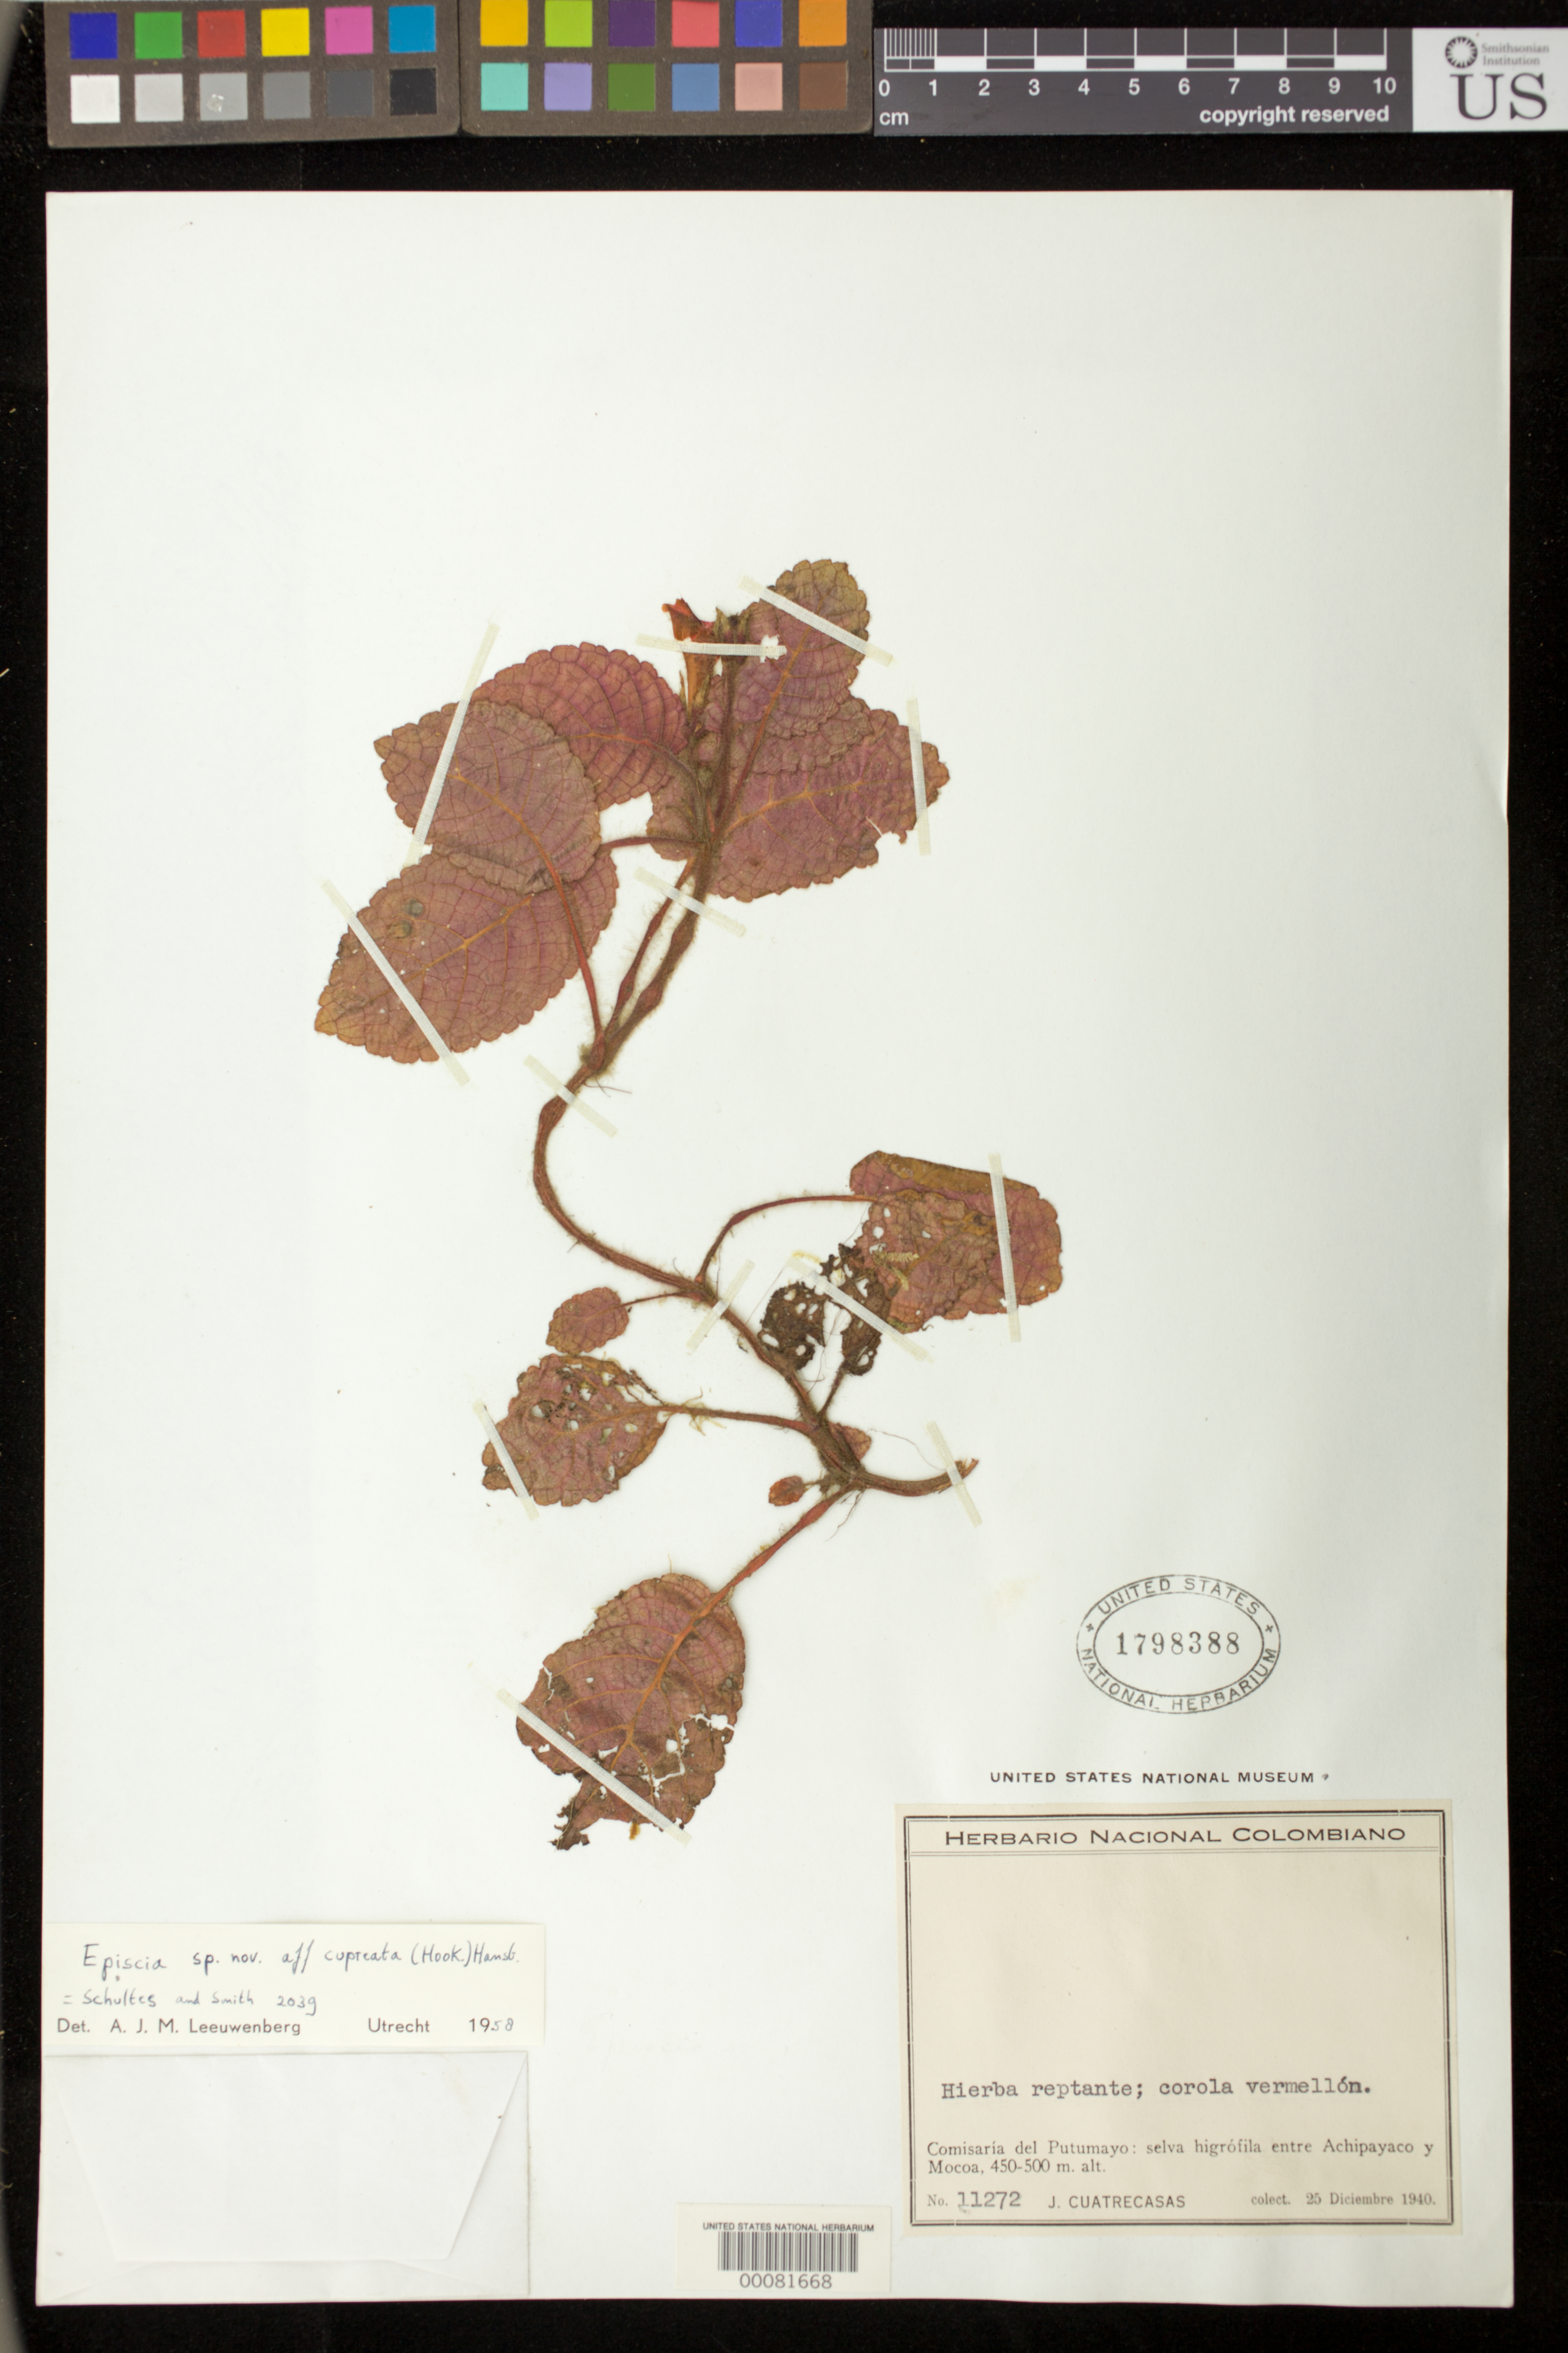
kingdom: Plantae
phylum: Tracheophyta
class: Magnoliopsida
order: Lamiales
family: Gesneriaceae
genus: Episcia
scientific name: Episcia cupreata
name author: (Hook.) Hanst.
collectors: J. Cuatrecasas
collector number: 11272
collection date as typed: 25 Dec 1940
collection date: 1940-12-25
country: Colombia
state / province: Putumayo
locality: Comisaría del Putumayo: entre Achipayaco y Mocoa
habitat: Selva higrófila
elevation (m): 450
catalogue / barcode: US 1798388